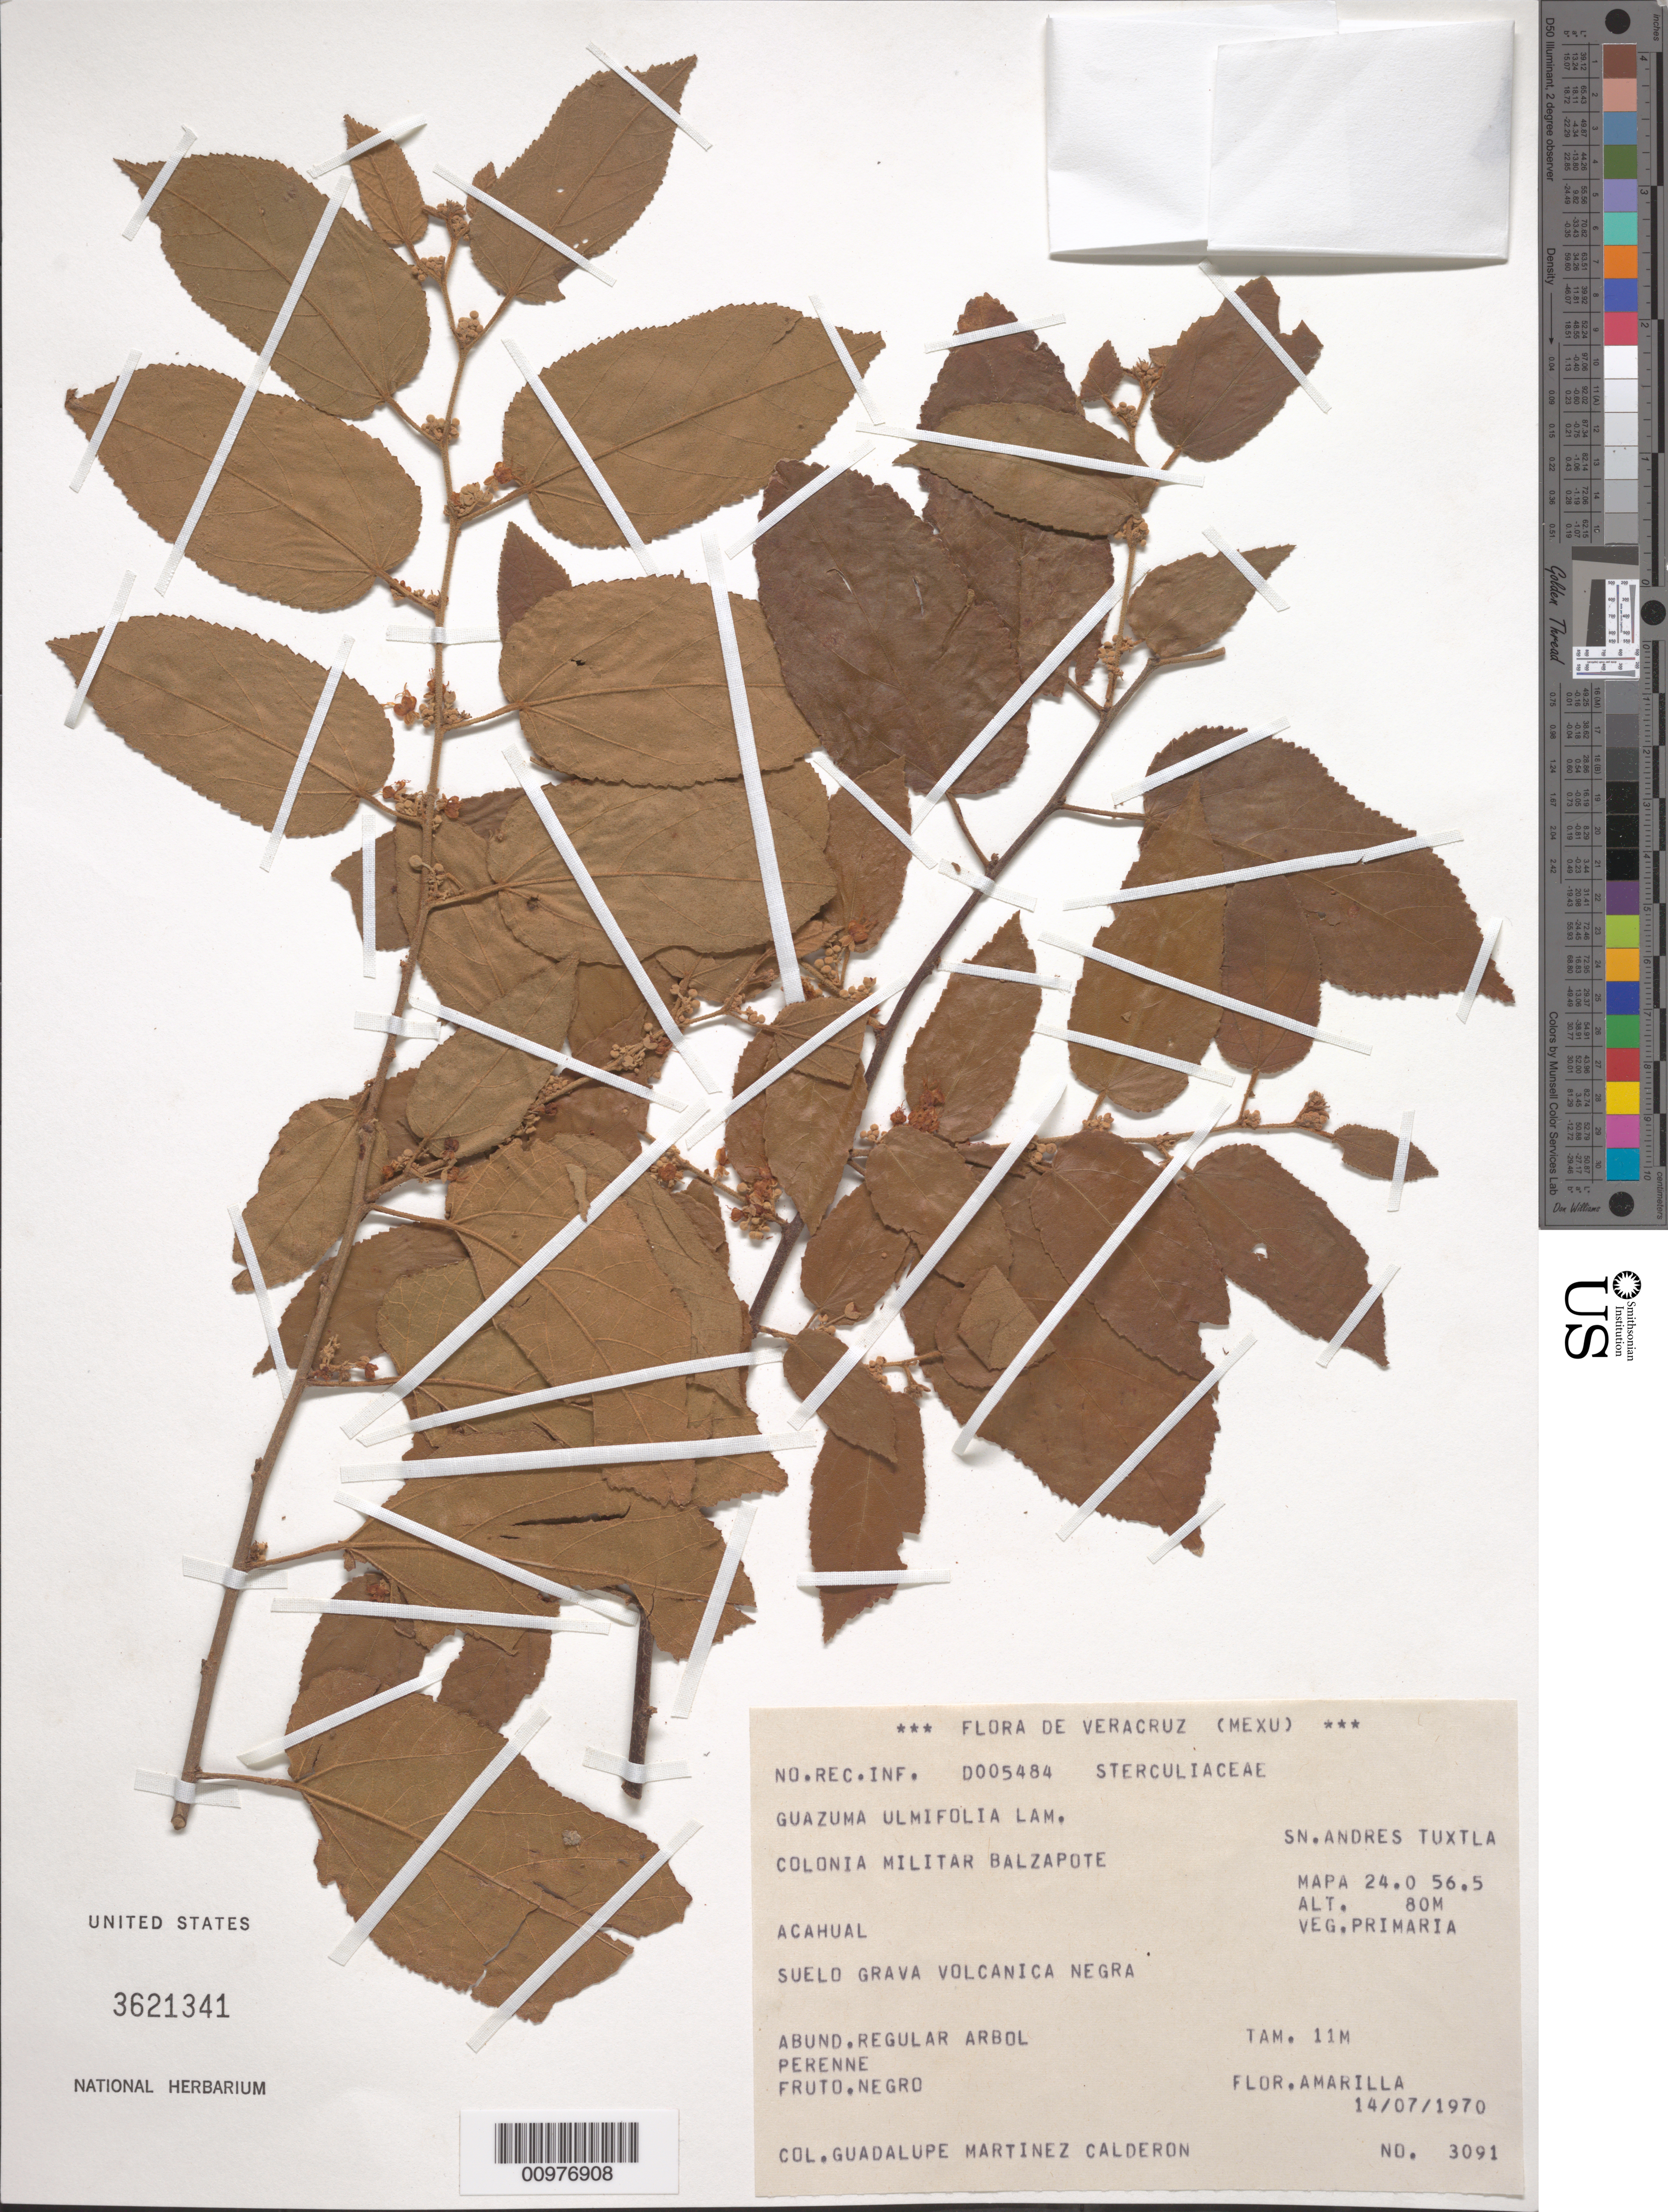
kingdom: Plantae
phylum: Tracheophyta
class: Magnoliopsida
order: Malvales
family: Malvaceae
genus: Guazuma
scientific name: Guazuma ulmifolia var. ulmifolia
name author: Lam.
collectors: G. Martinez C.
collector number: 3091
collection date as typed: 14/07/1970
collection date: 1970-07-14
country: Mexico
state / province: Veracruz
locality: Colonia Militar Balzapote. SN. Andres Tuxtla. Acahual. Suelo Grava Volcanica Negra.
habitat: veg. primaria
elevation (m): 80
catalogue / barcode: US 3621341